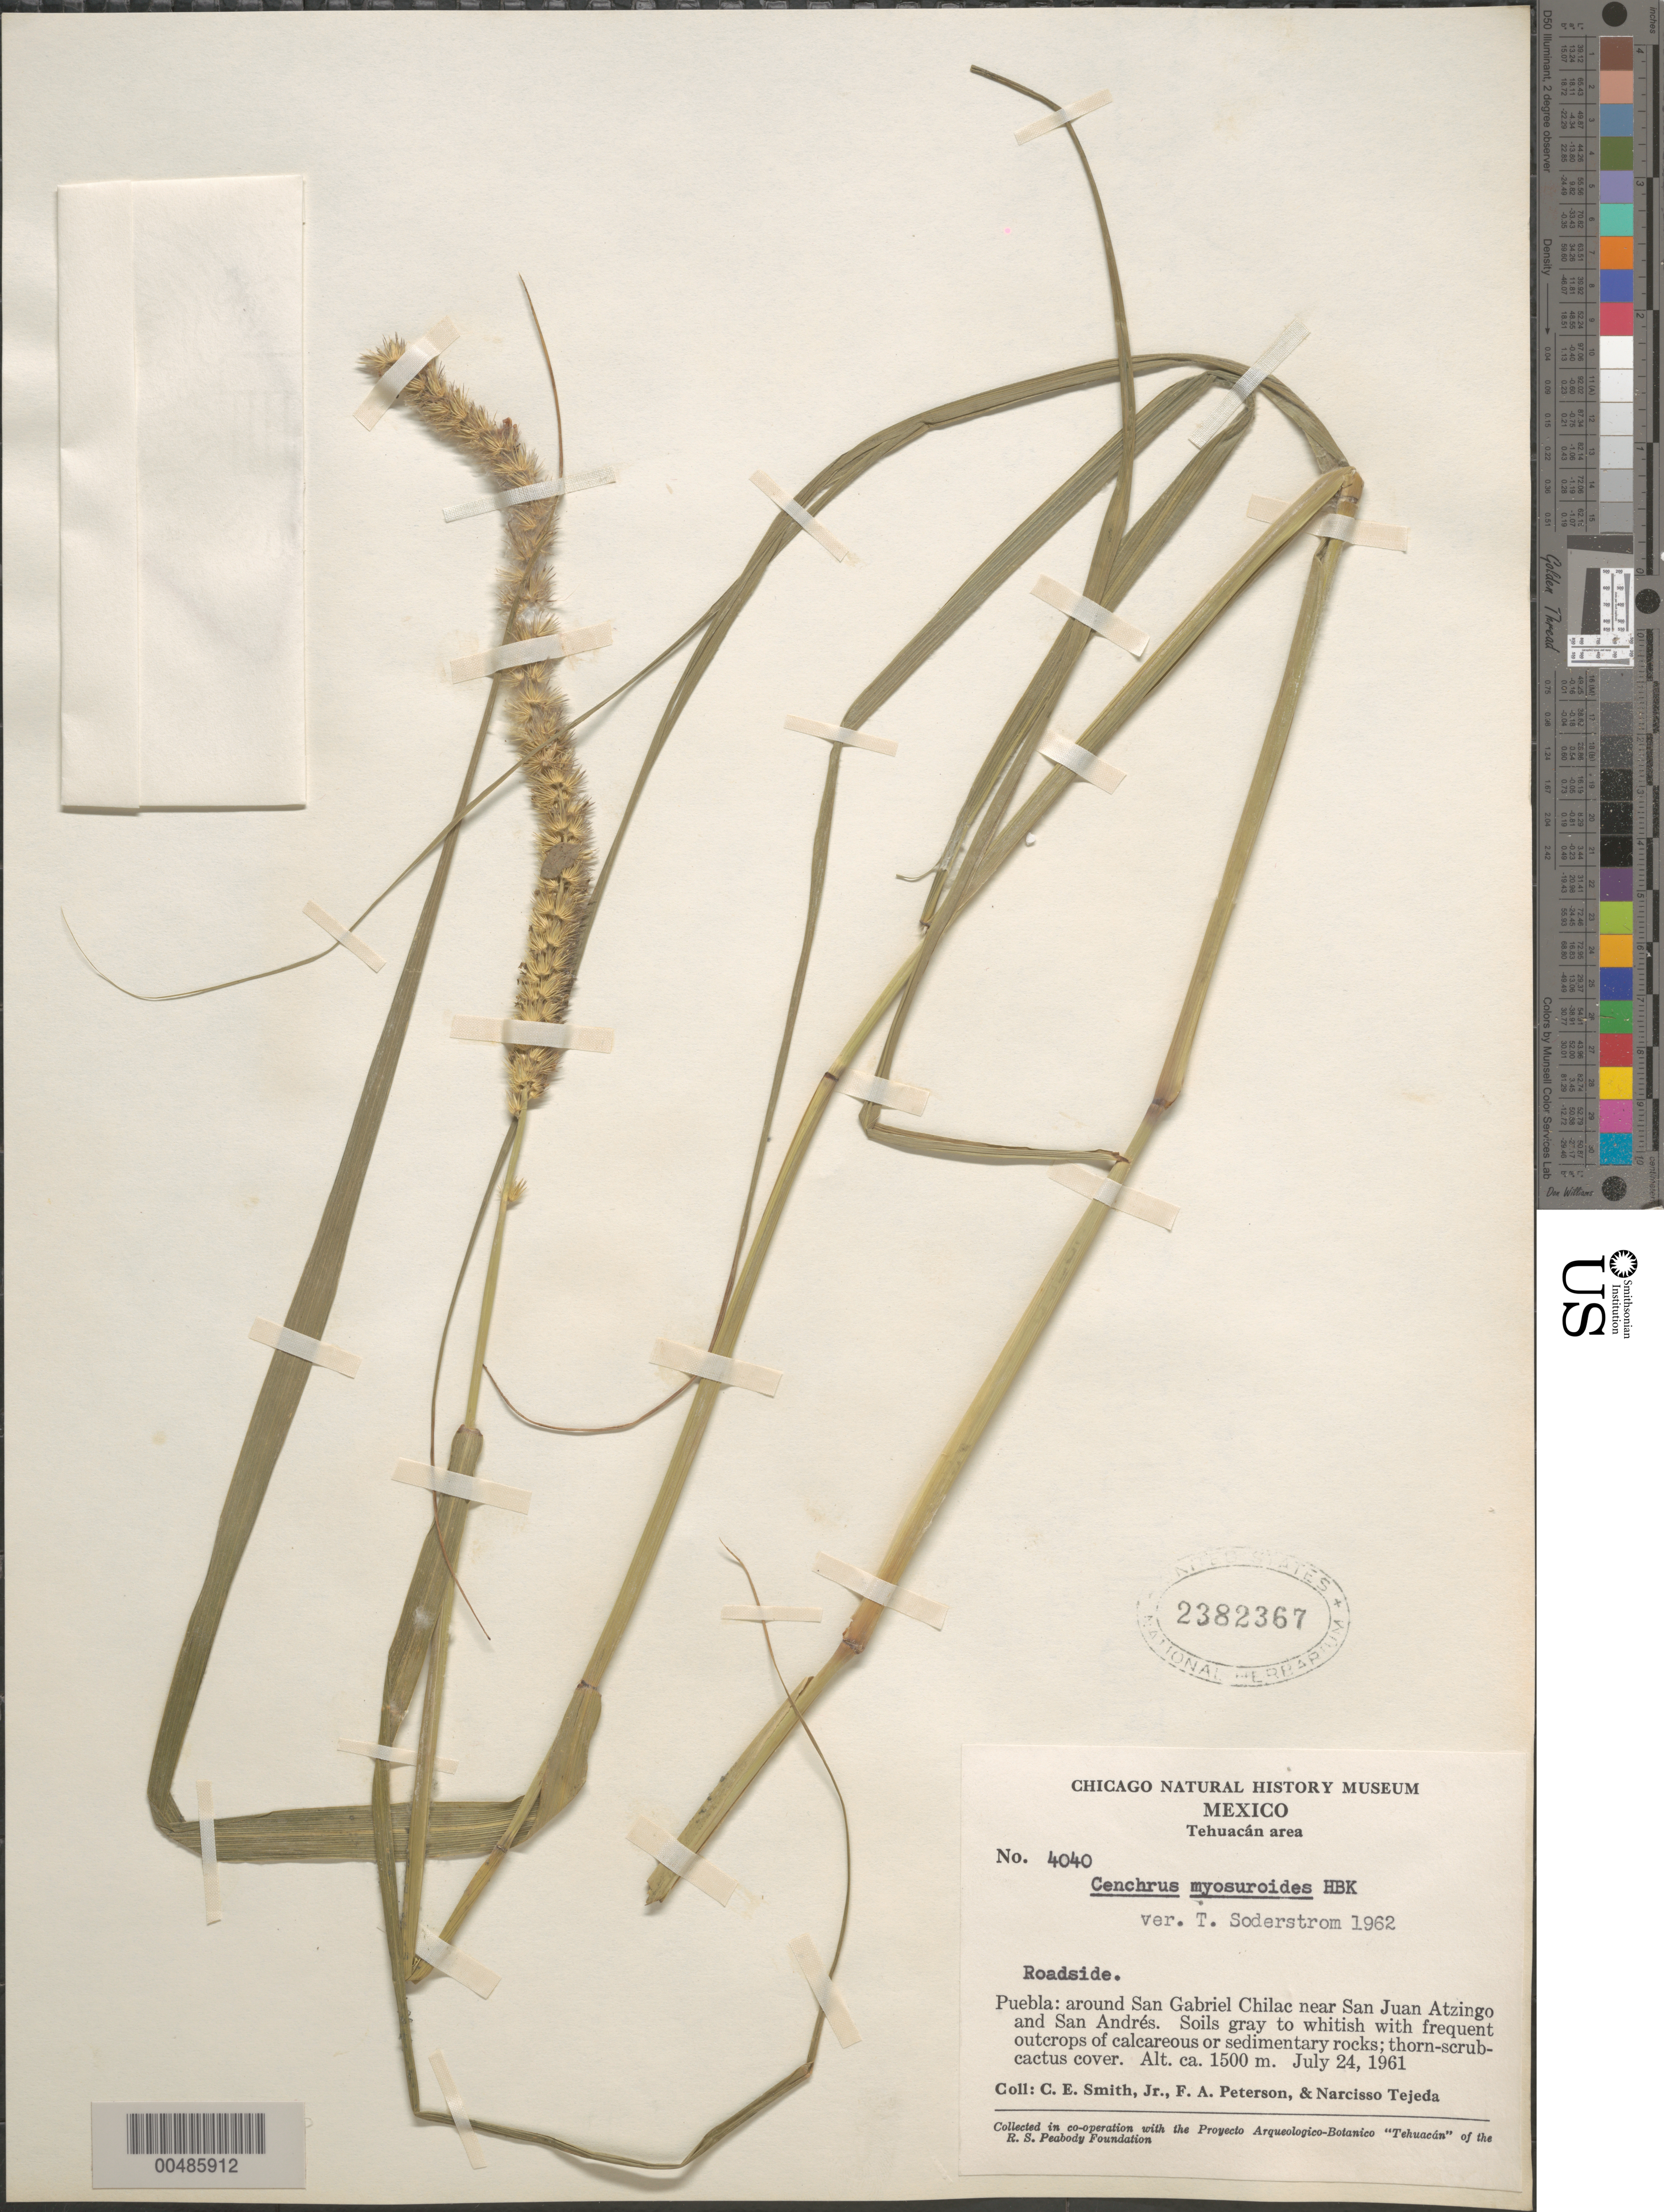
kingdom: Plantae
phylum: Tracheophyta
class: Liliopsida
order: Poales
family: Poaceae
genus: Cenchrus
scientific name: Cenchrus myosuroides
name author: Kunth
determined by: Soderstrom, T. R.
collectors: C. E. Smith Jr., F. A. Peterson & N. Tejeda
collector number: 4040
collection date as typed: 24 Jul 1961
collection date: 1961-07-24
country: Mexico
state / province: Puebla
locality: Tehuac n area, around San Gabriel Chilac near San Juan Atzingo and San Andr‚s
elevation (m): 1500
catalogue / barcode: US 2382367